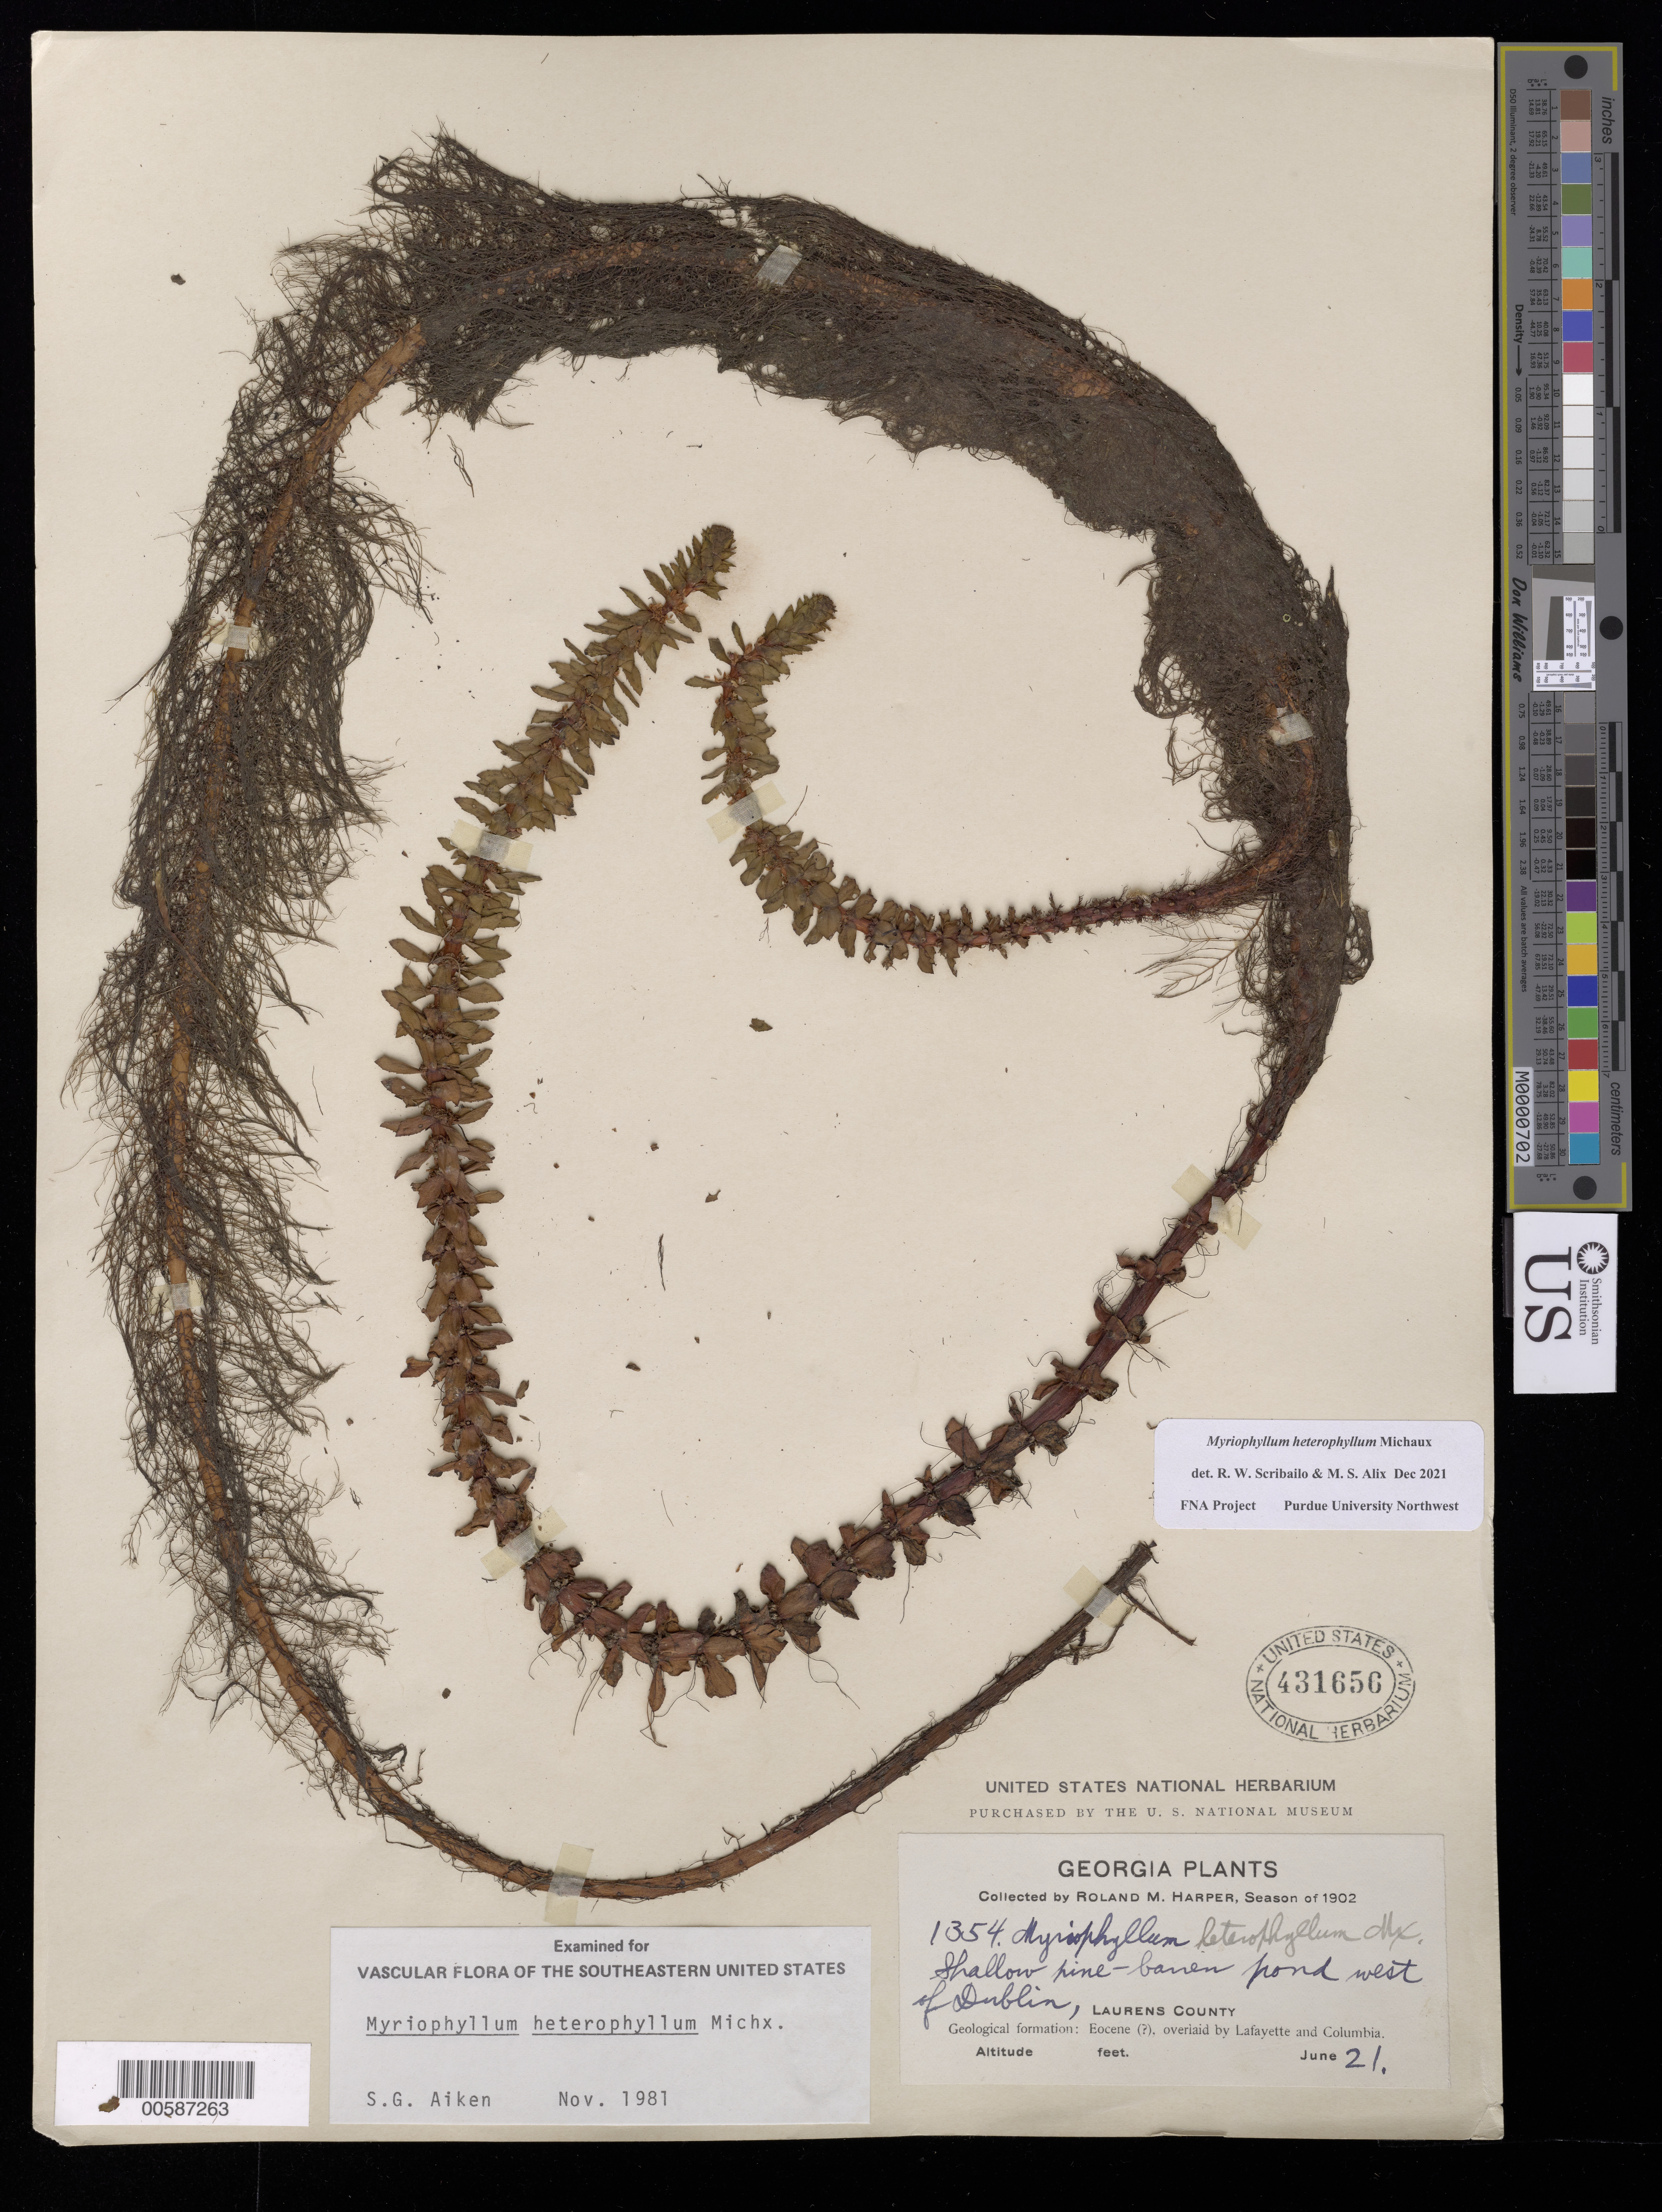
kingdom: Plantae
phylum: Tracheophyta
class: Magnoliopsida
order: Saxifragales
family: Haloragaceae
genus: Myriophyllum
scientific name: Myriophyllum heterophyllum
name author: Michx.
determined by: Scribailo, R. W.; Alix, M. S.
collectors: R. M. Harper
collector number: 1354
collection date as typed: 21 Jun 1902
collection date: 1902-06-21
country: United States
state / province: Georgia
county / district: Laurens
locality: Dublin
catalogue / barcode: US 431656